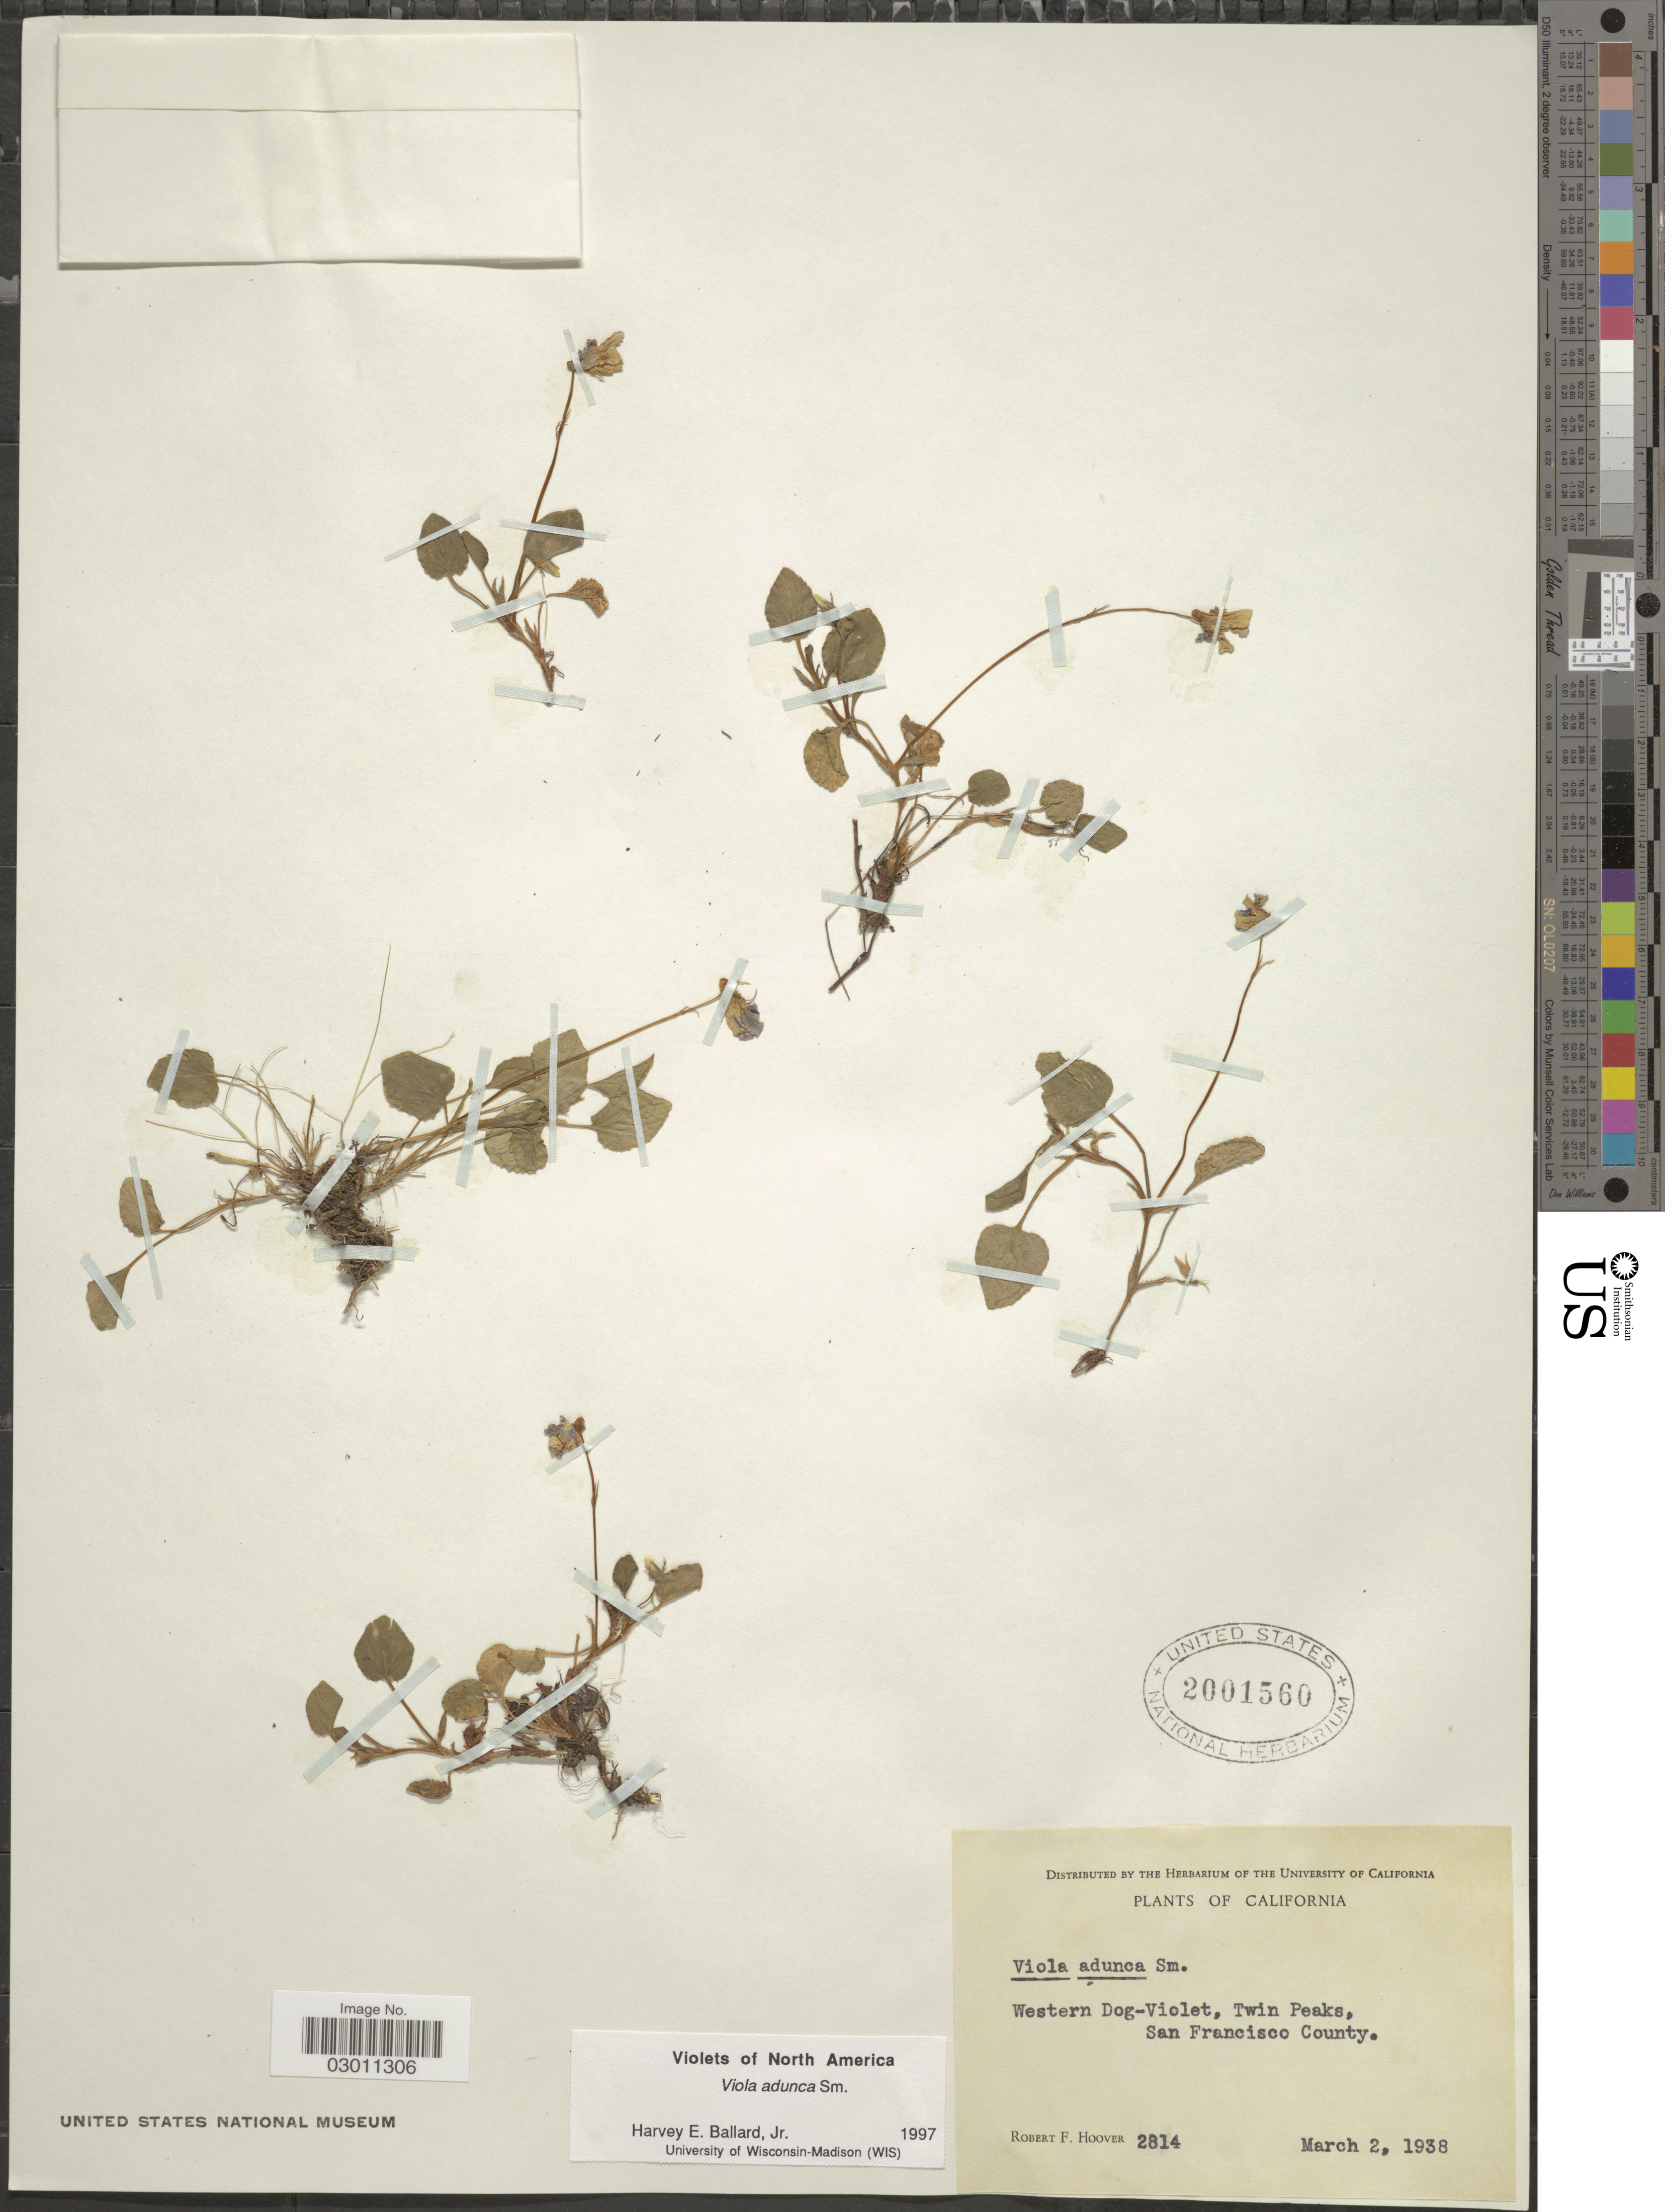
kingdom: Plantae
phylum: Tracheophyta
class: Magnoliopsida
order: Malpighiales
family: Violaceae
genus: Viola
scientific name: Viola adunca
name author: Sm.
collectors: R. F. Hoover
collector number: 2814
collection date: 1938-03-02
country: United States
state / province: California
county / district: San Francisco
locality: Western Dog-Violet, Twin Peaks, San Francisco County.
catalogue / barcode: US 2001560